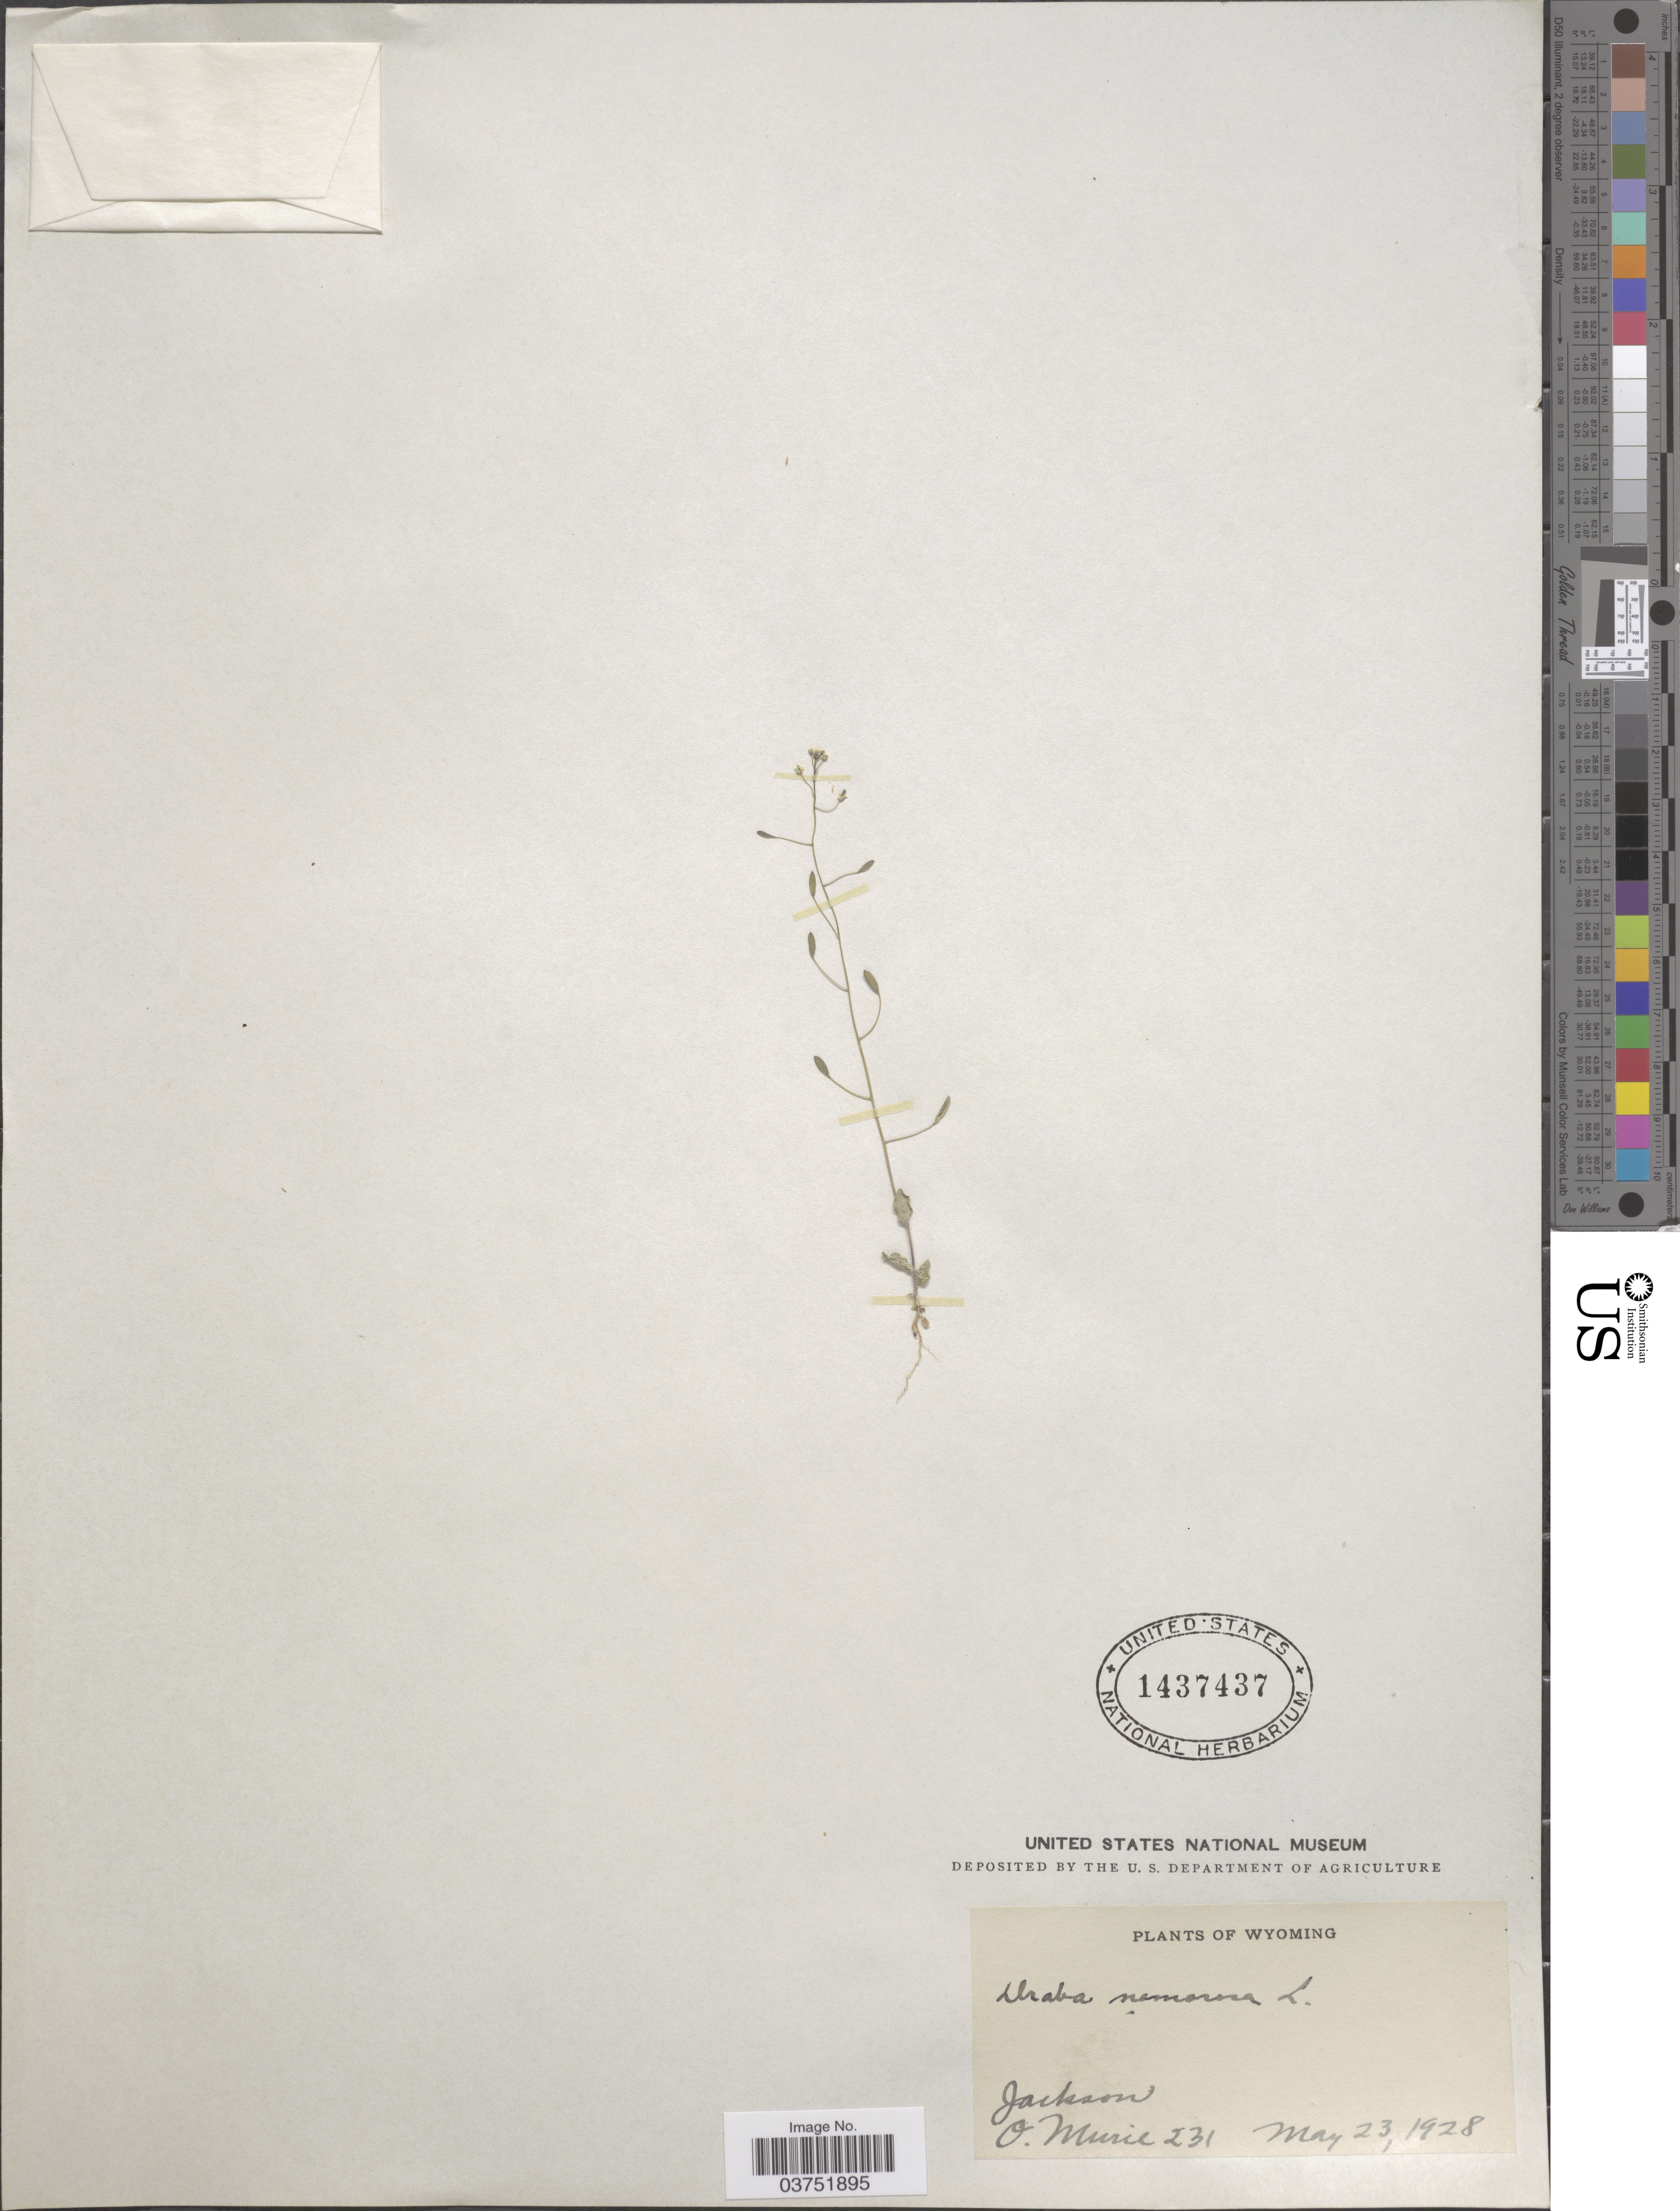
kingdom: Plantae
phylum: Tracheophyta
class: Magnoliopsida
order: Brassicales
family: Brassicaceae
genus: Draba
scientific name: Draba nemorosa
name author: L.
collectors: O. Murie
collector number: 231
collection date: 1928-05-23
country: United States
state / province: Wyoming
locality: Jackson.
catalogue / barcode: US 1437437